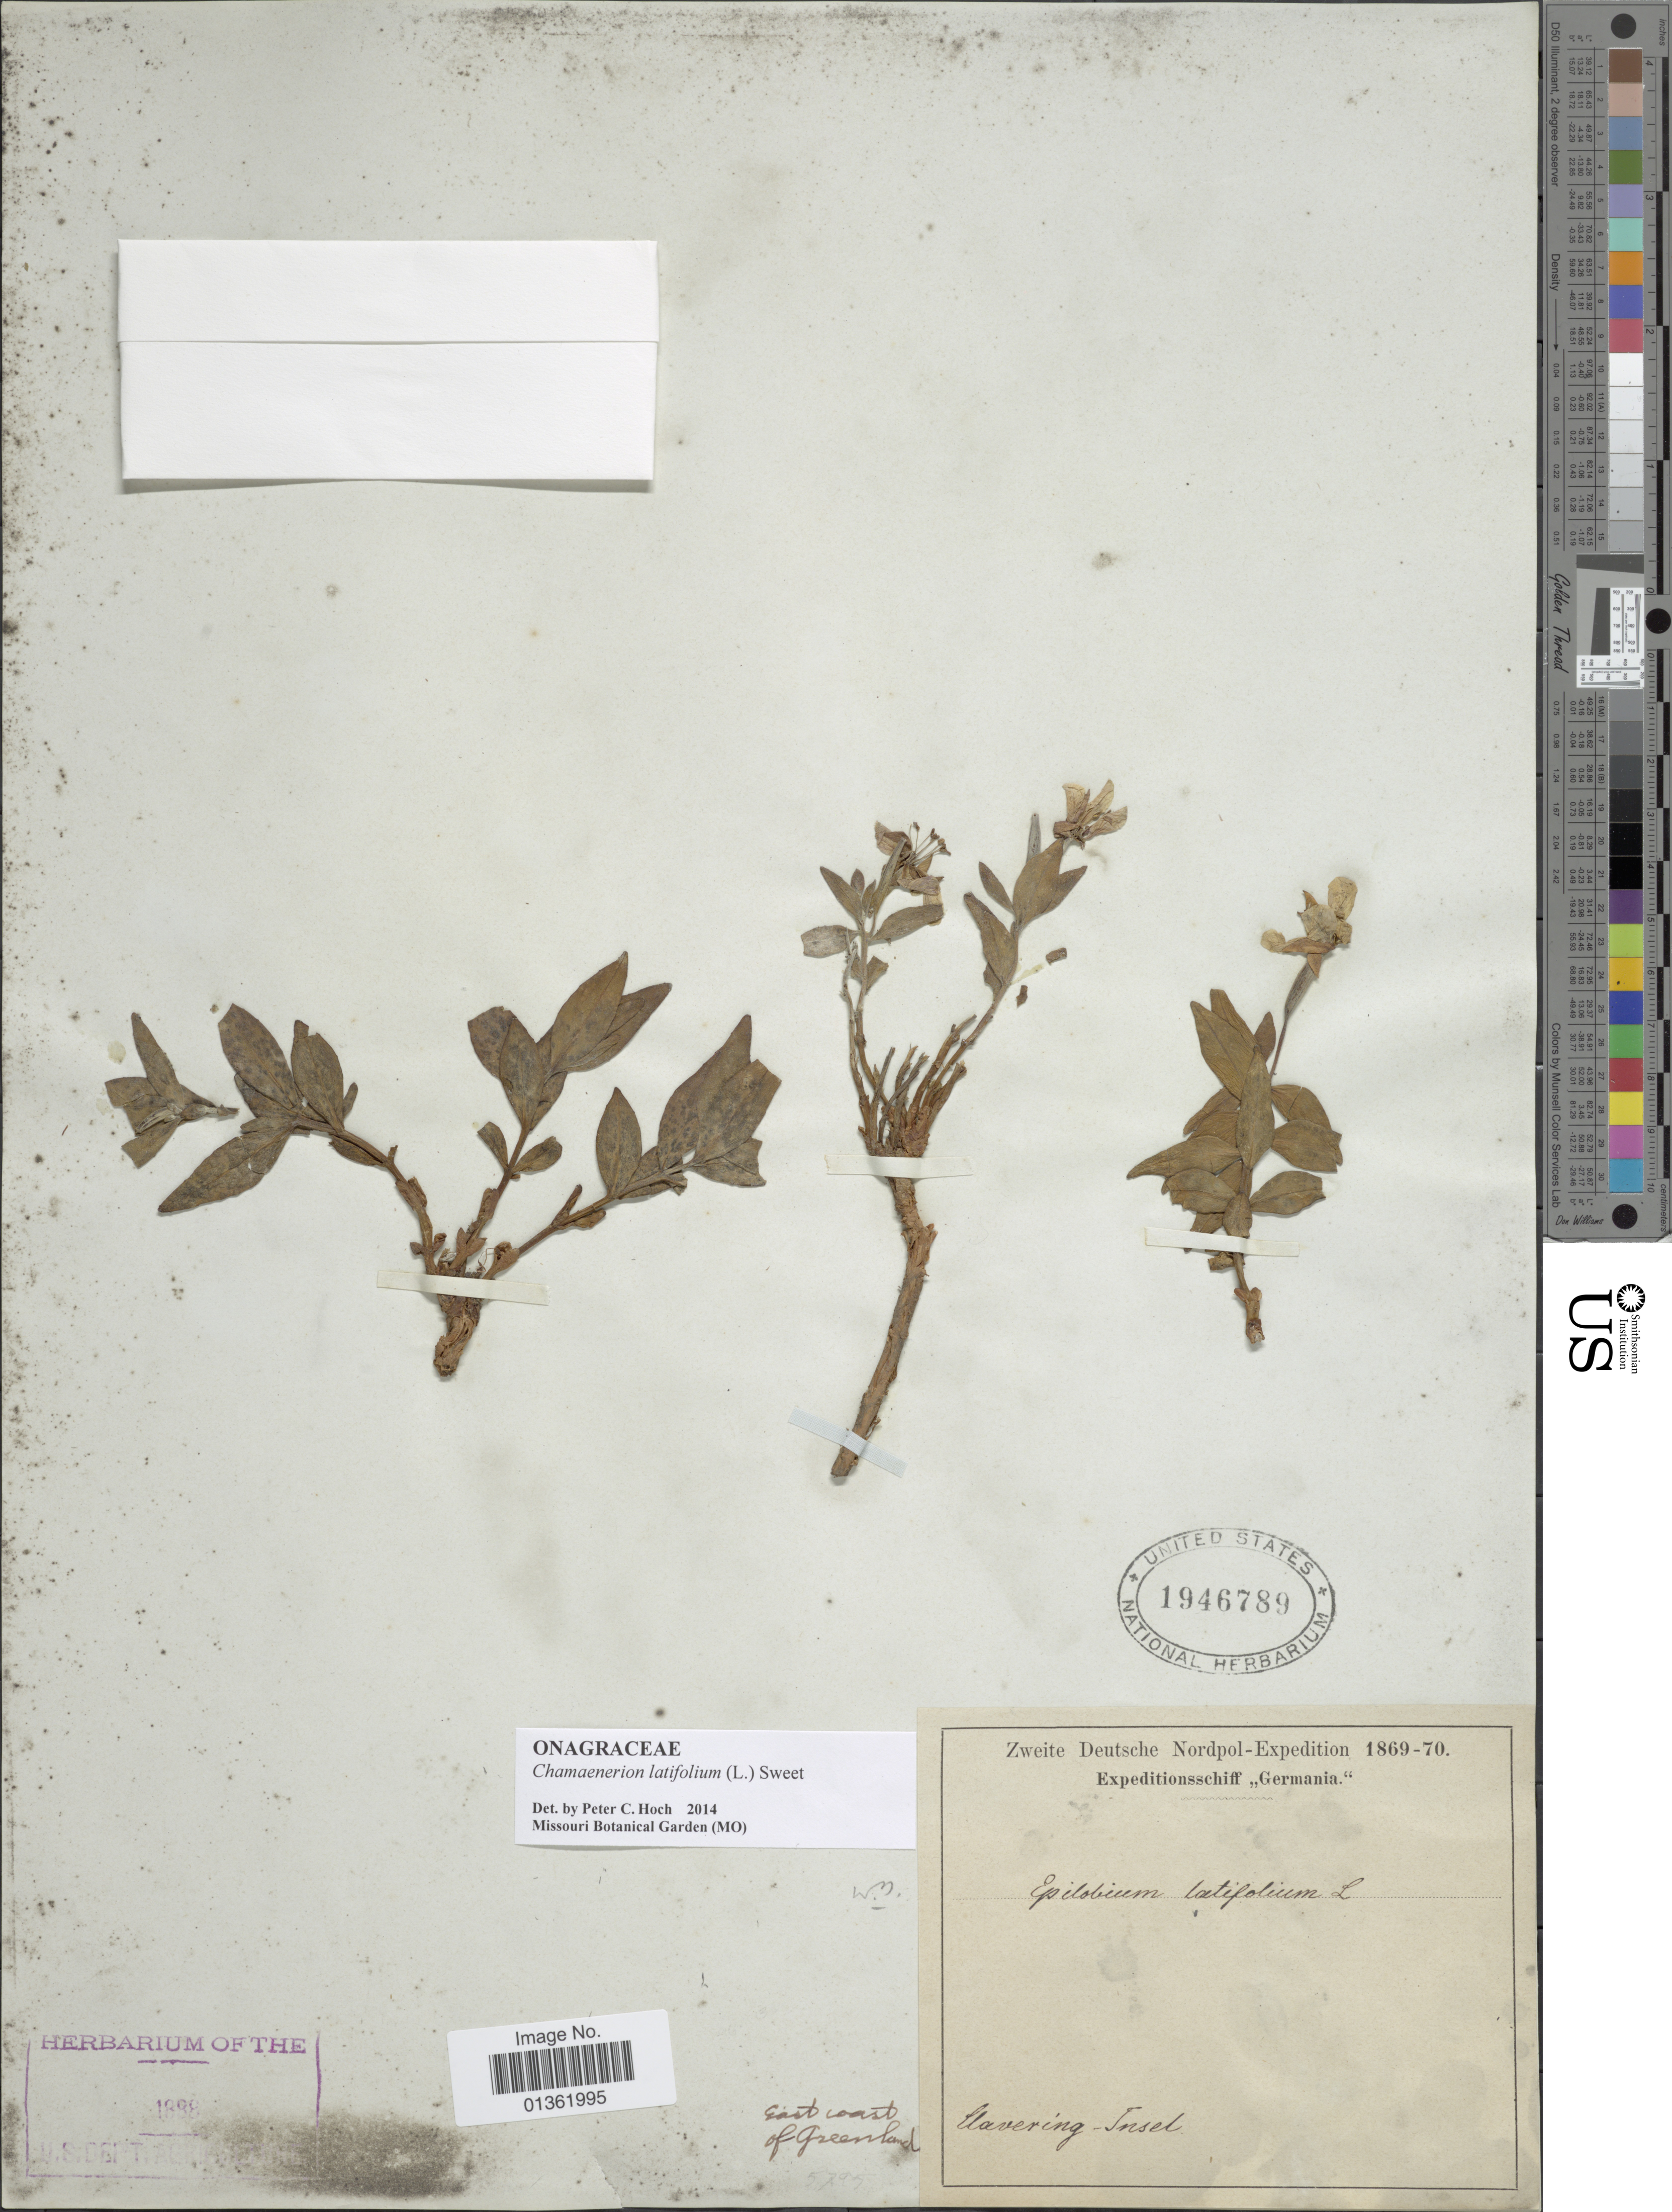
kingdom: Plantae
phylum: Tracheophyta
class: Magnoliopsida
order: Myrtales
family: Onagraceae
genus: Chamaenerion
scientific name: Chamaenerion latifolium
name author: (L.) Th. Fr. & Lange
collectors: Zweite Deutsche Nordpol-Expedition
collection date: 1869/1870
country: Greenland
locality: East Coast. Clavering Insel.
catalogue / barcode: US 1946789